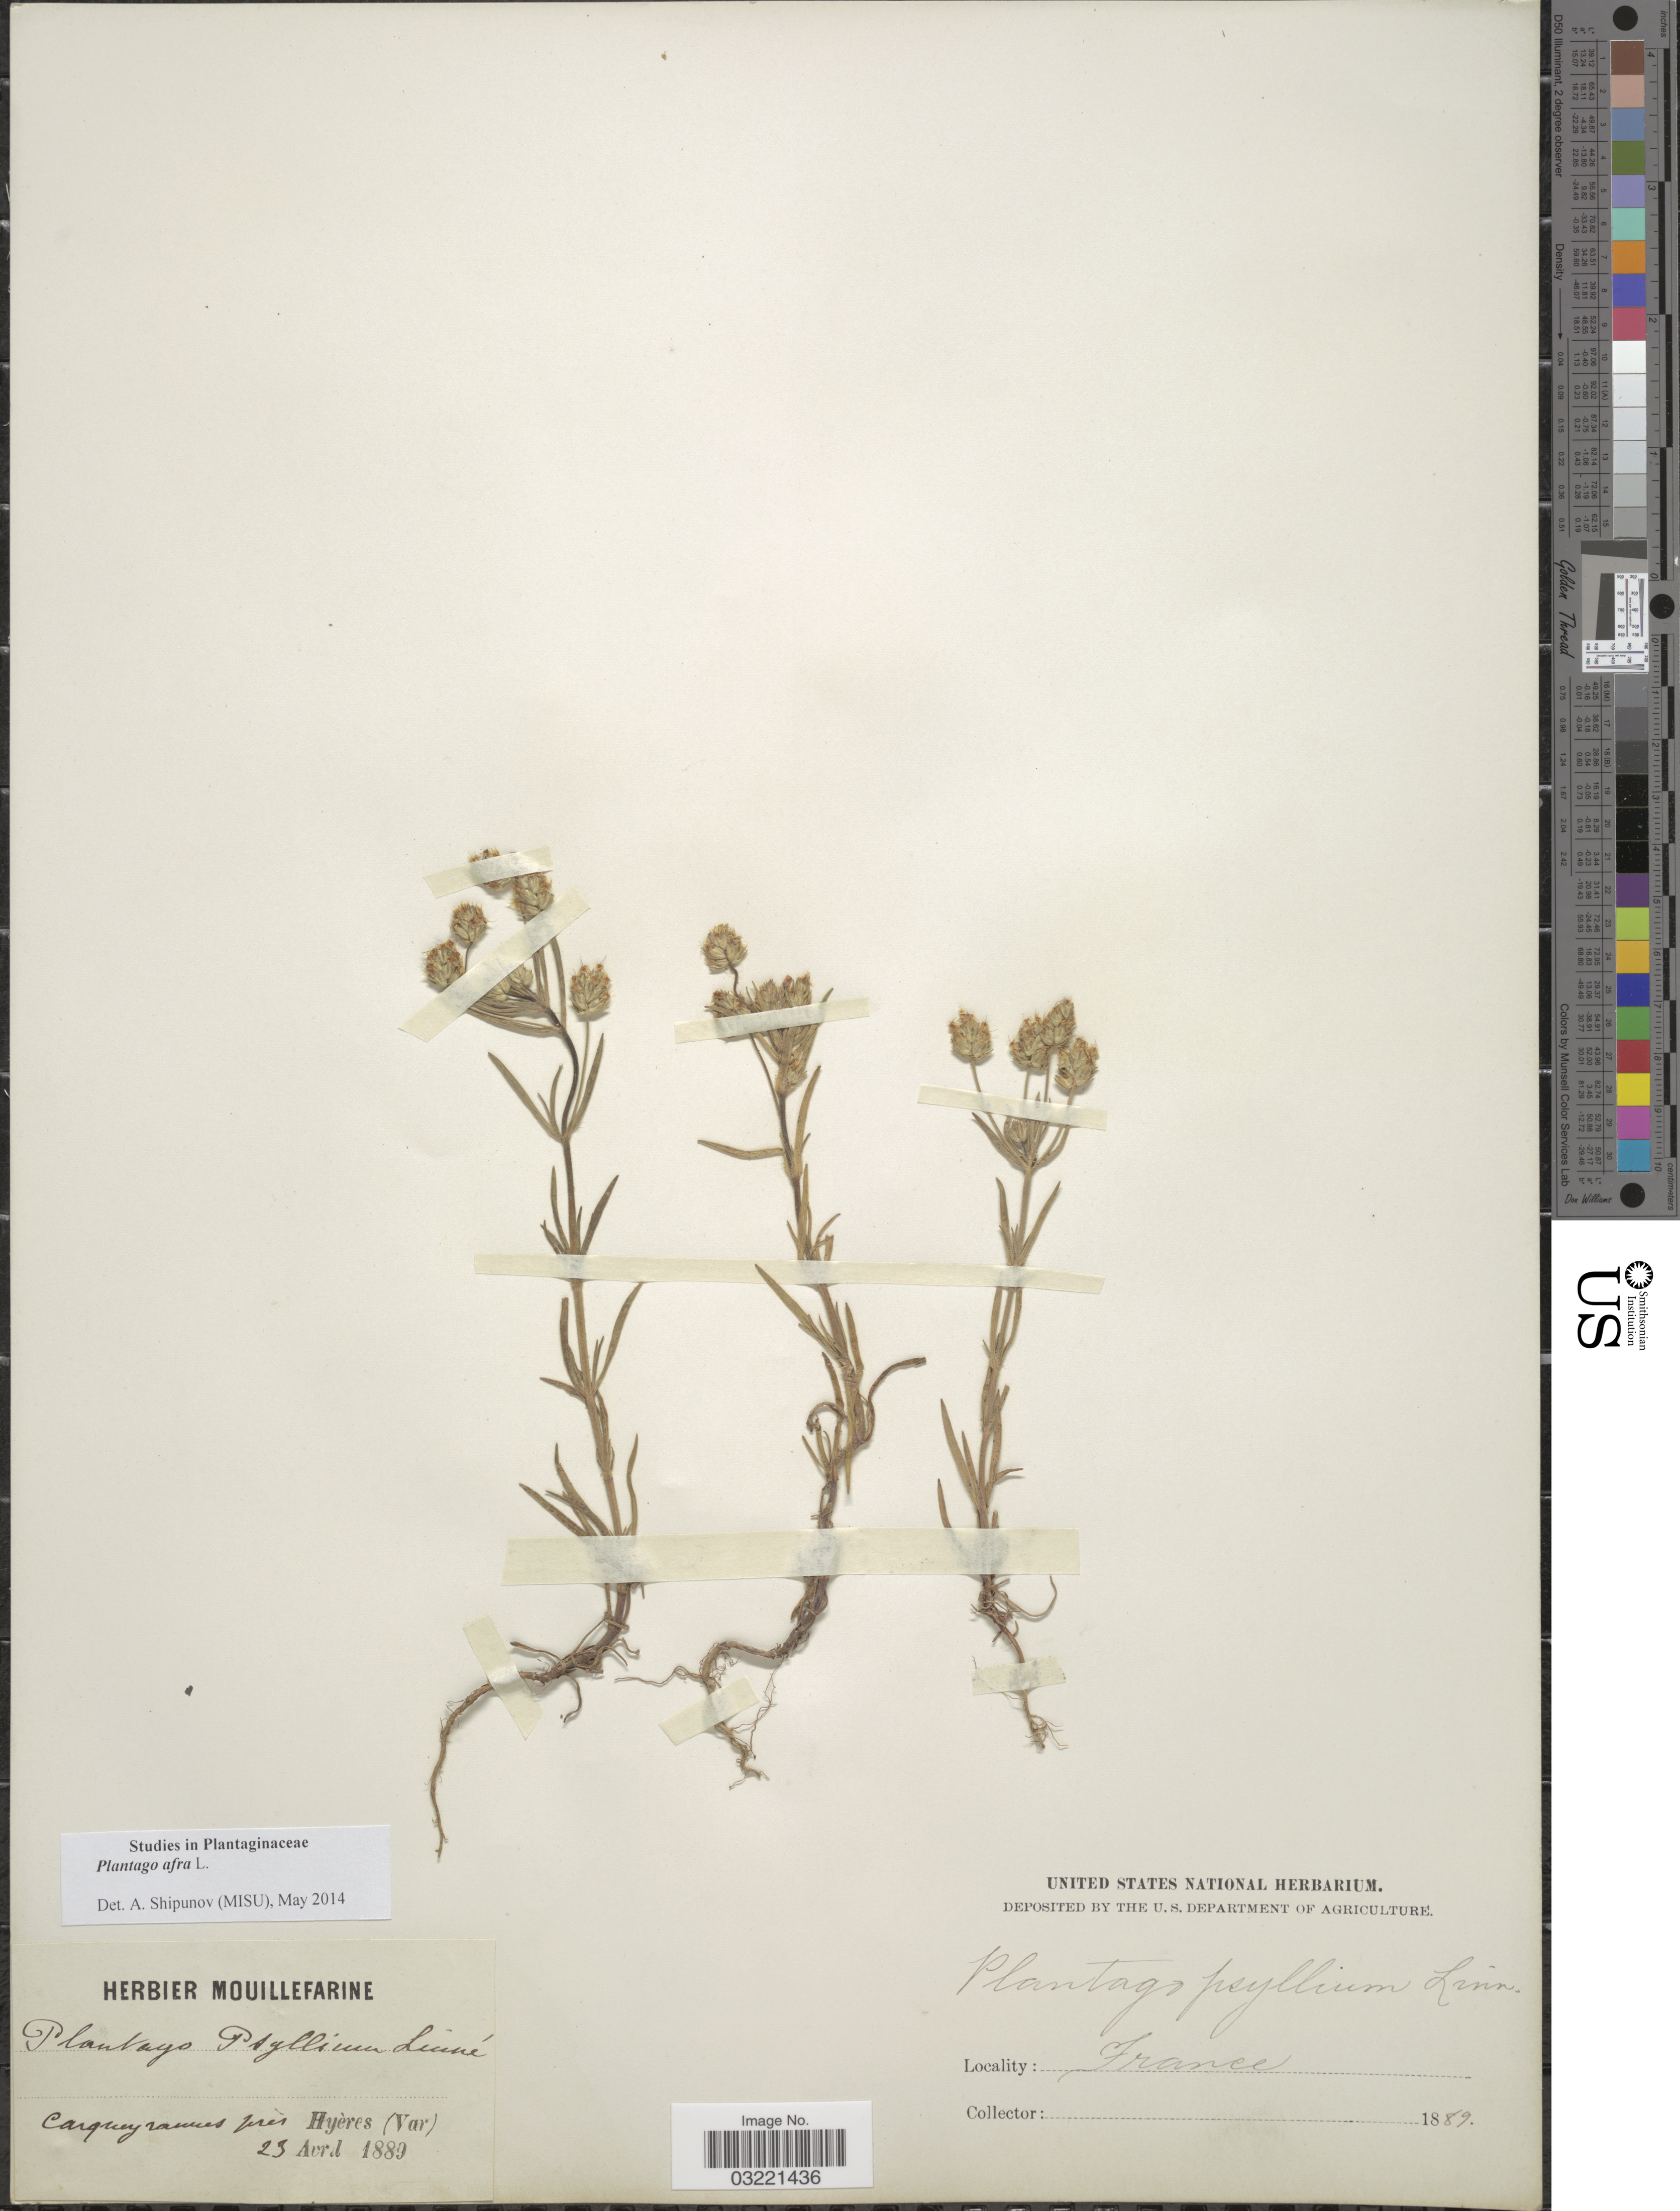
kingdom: Plantae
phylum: Tracheophyta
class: Magnoliopsida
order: Lamiales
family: Plantaginaceae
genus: Plantago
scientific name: Plantago afra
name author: L.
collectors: ex herb. Mouillefarine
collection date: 1889-04-23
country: France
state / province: Provence-Alpes-Côte d'Azur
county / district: Var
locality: Carqueyrannes près Hyères (Var).